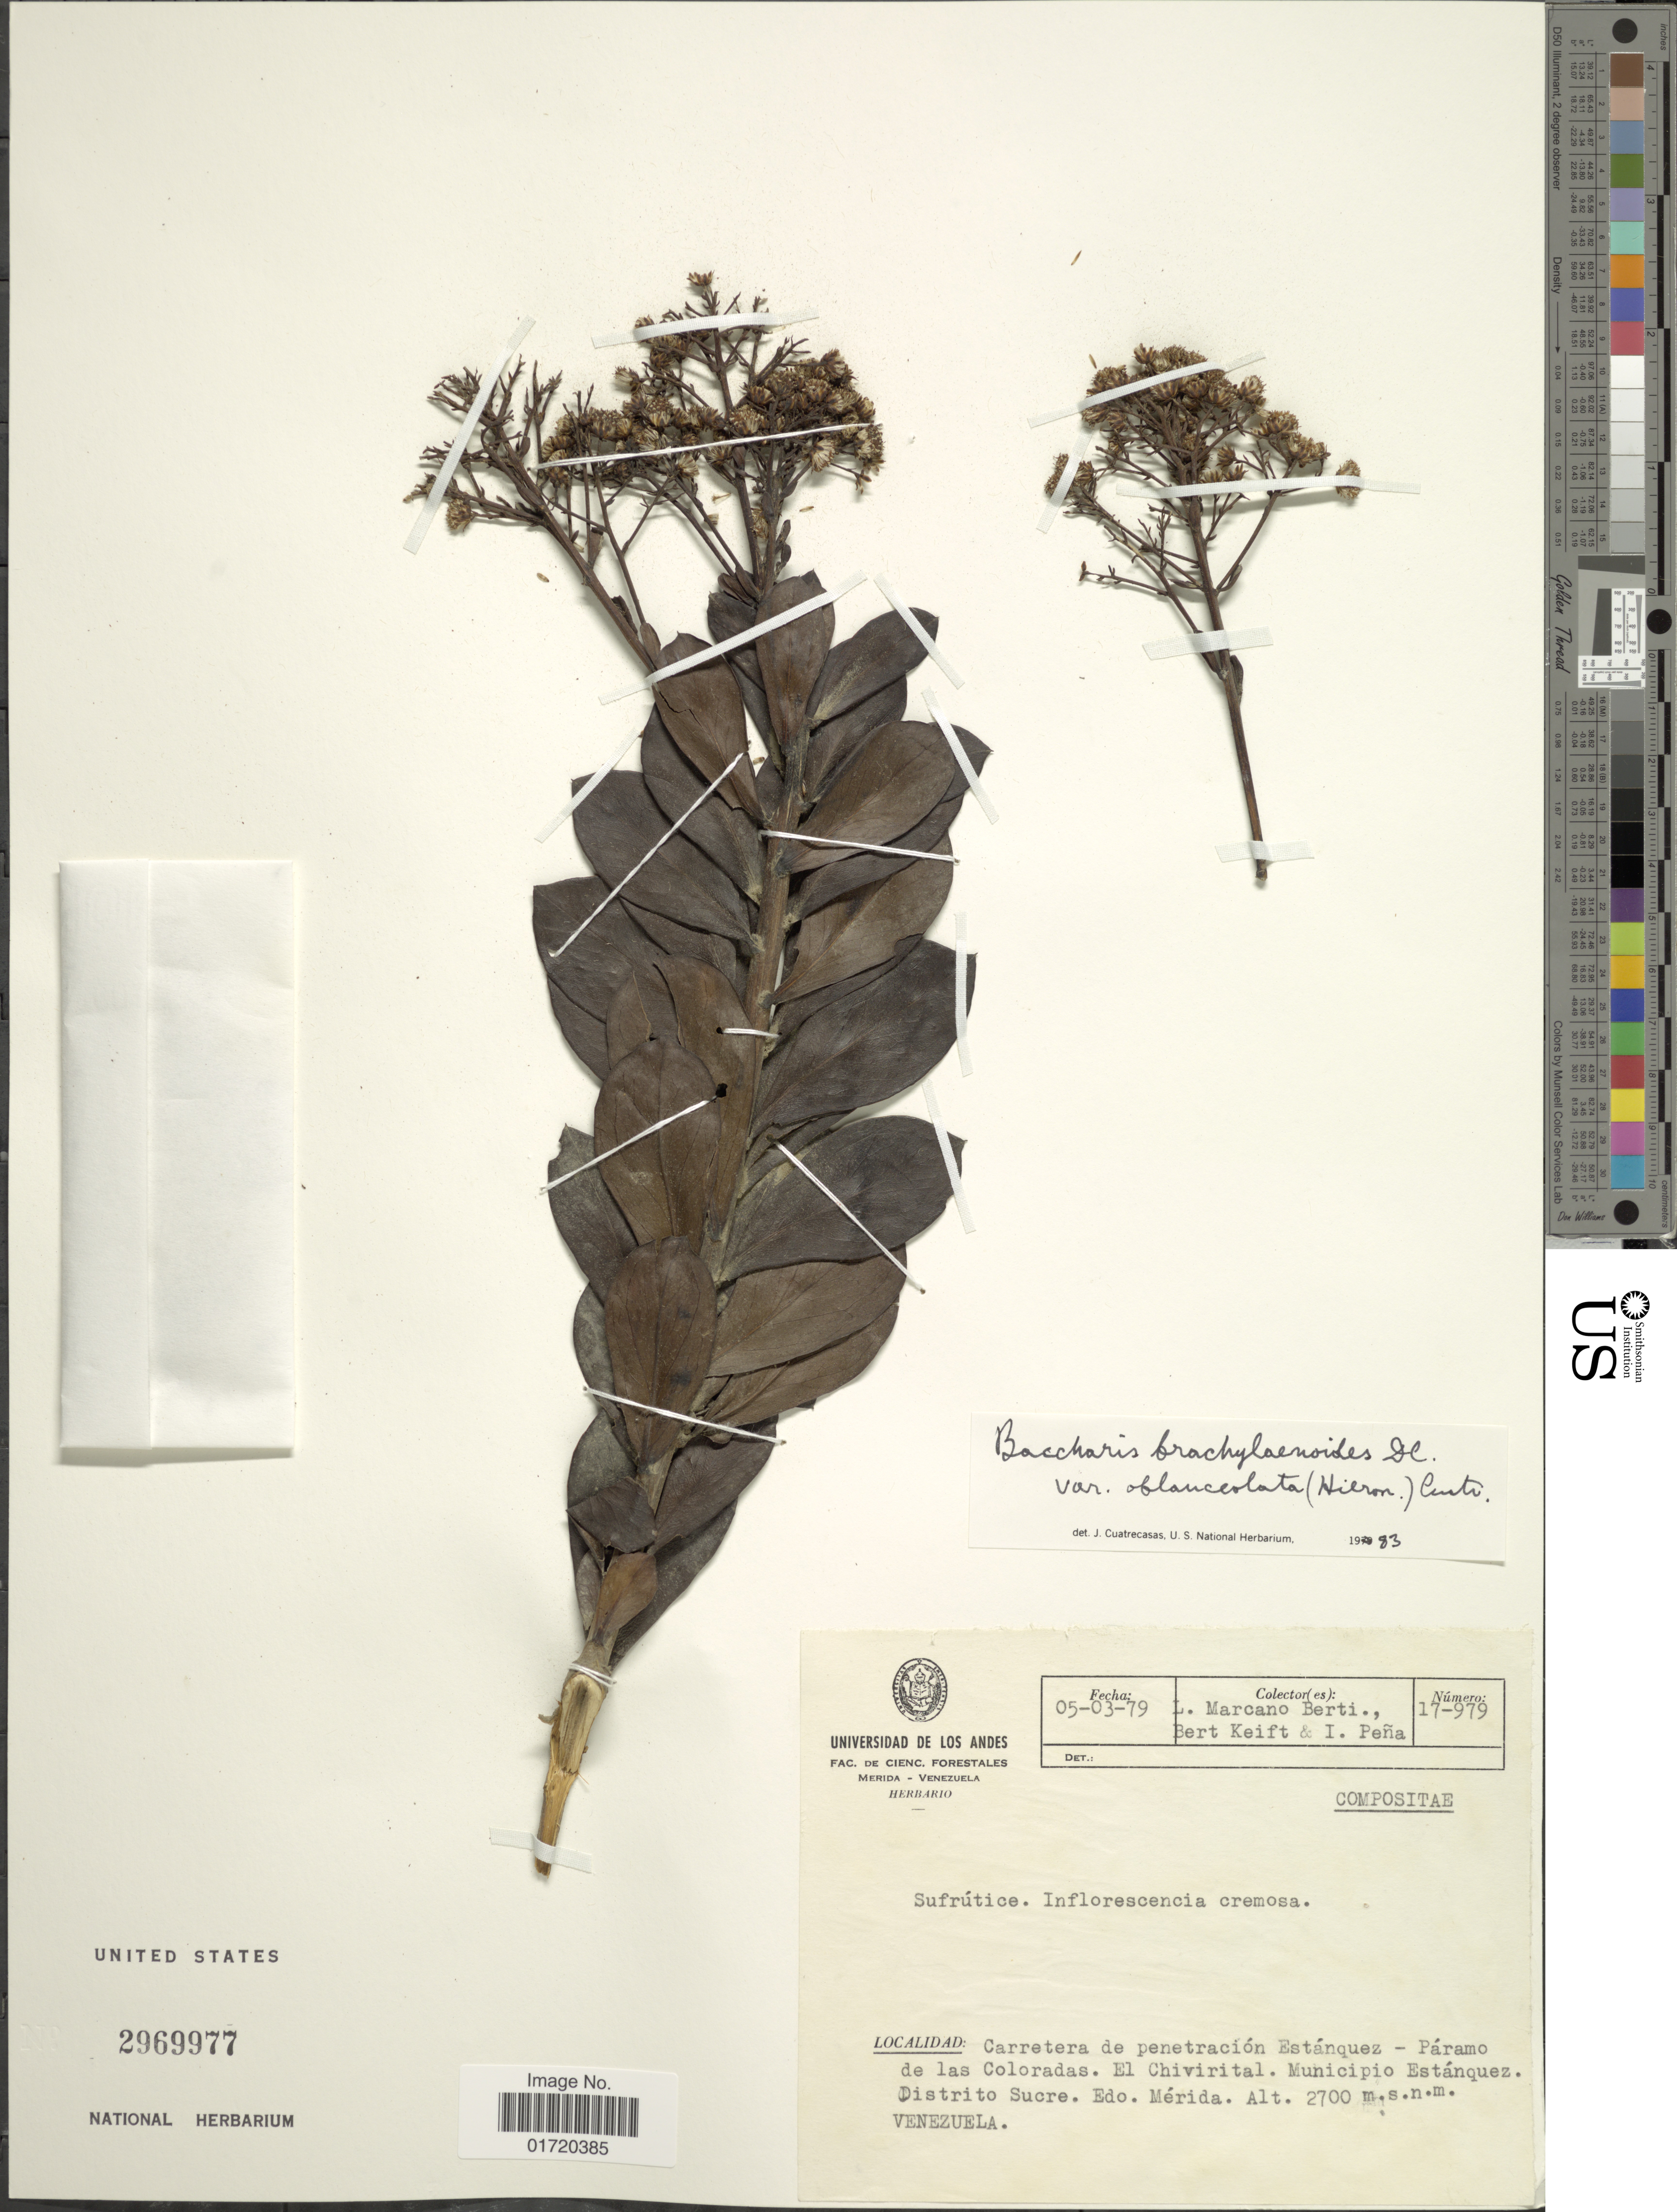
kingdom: Plantae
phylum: Tracheophyta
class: Magnoliopsida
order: Asterales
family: Asteraceae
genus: Baccharis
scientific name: Baccharis brachylaenoides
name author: DC.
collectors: L. Marcano-Berti, B. Keift & I. Pena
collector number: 17-979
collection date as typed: Transcribed d/m/y: 5/3/79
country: Venezuela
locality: Carretera de penetracion Estanquez-Paramo de las Coloradas, El Chivirital, Municipio Estanquez, Distrito Sucre, Edo. Merida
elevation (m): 2700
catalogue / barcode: US 2969977